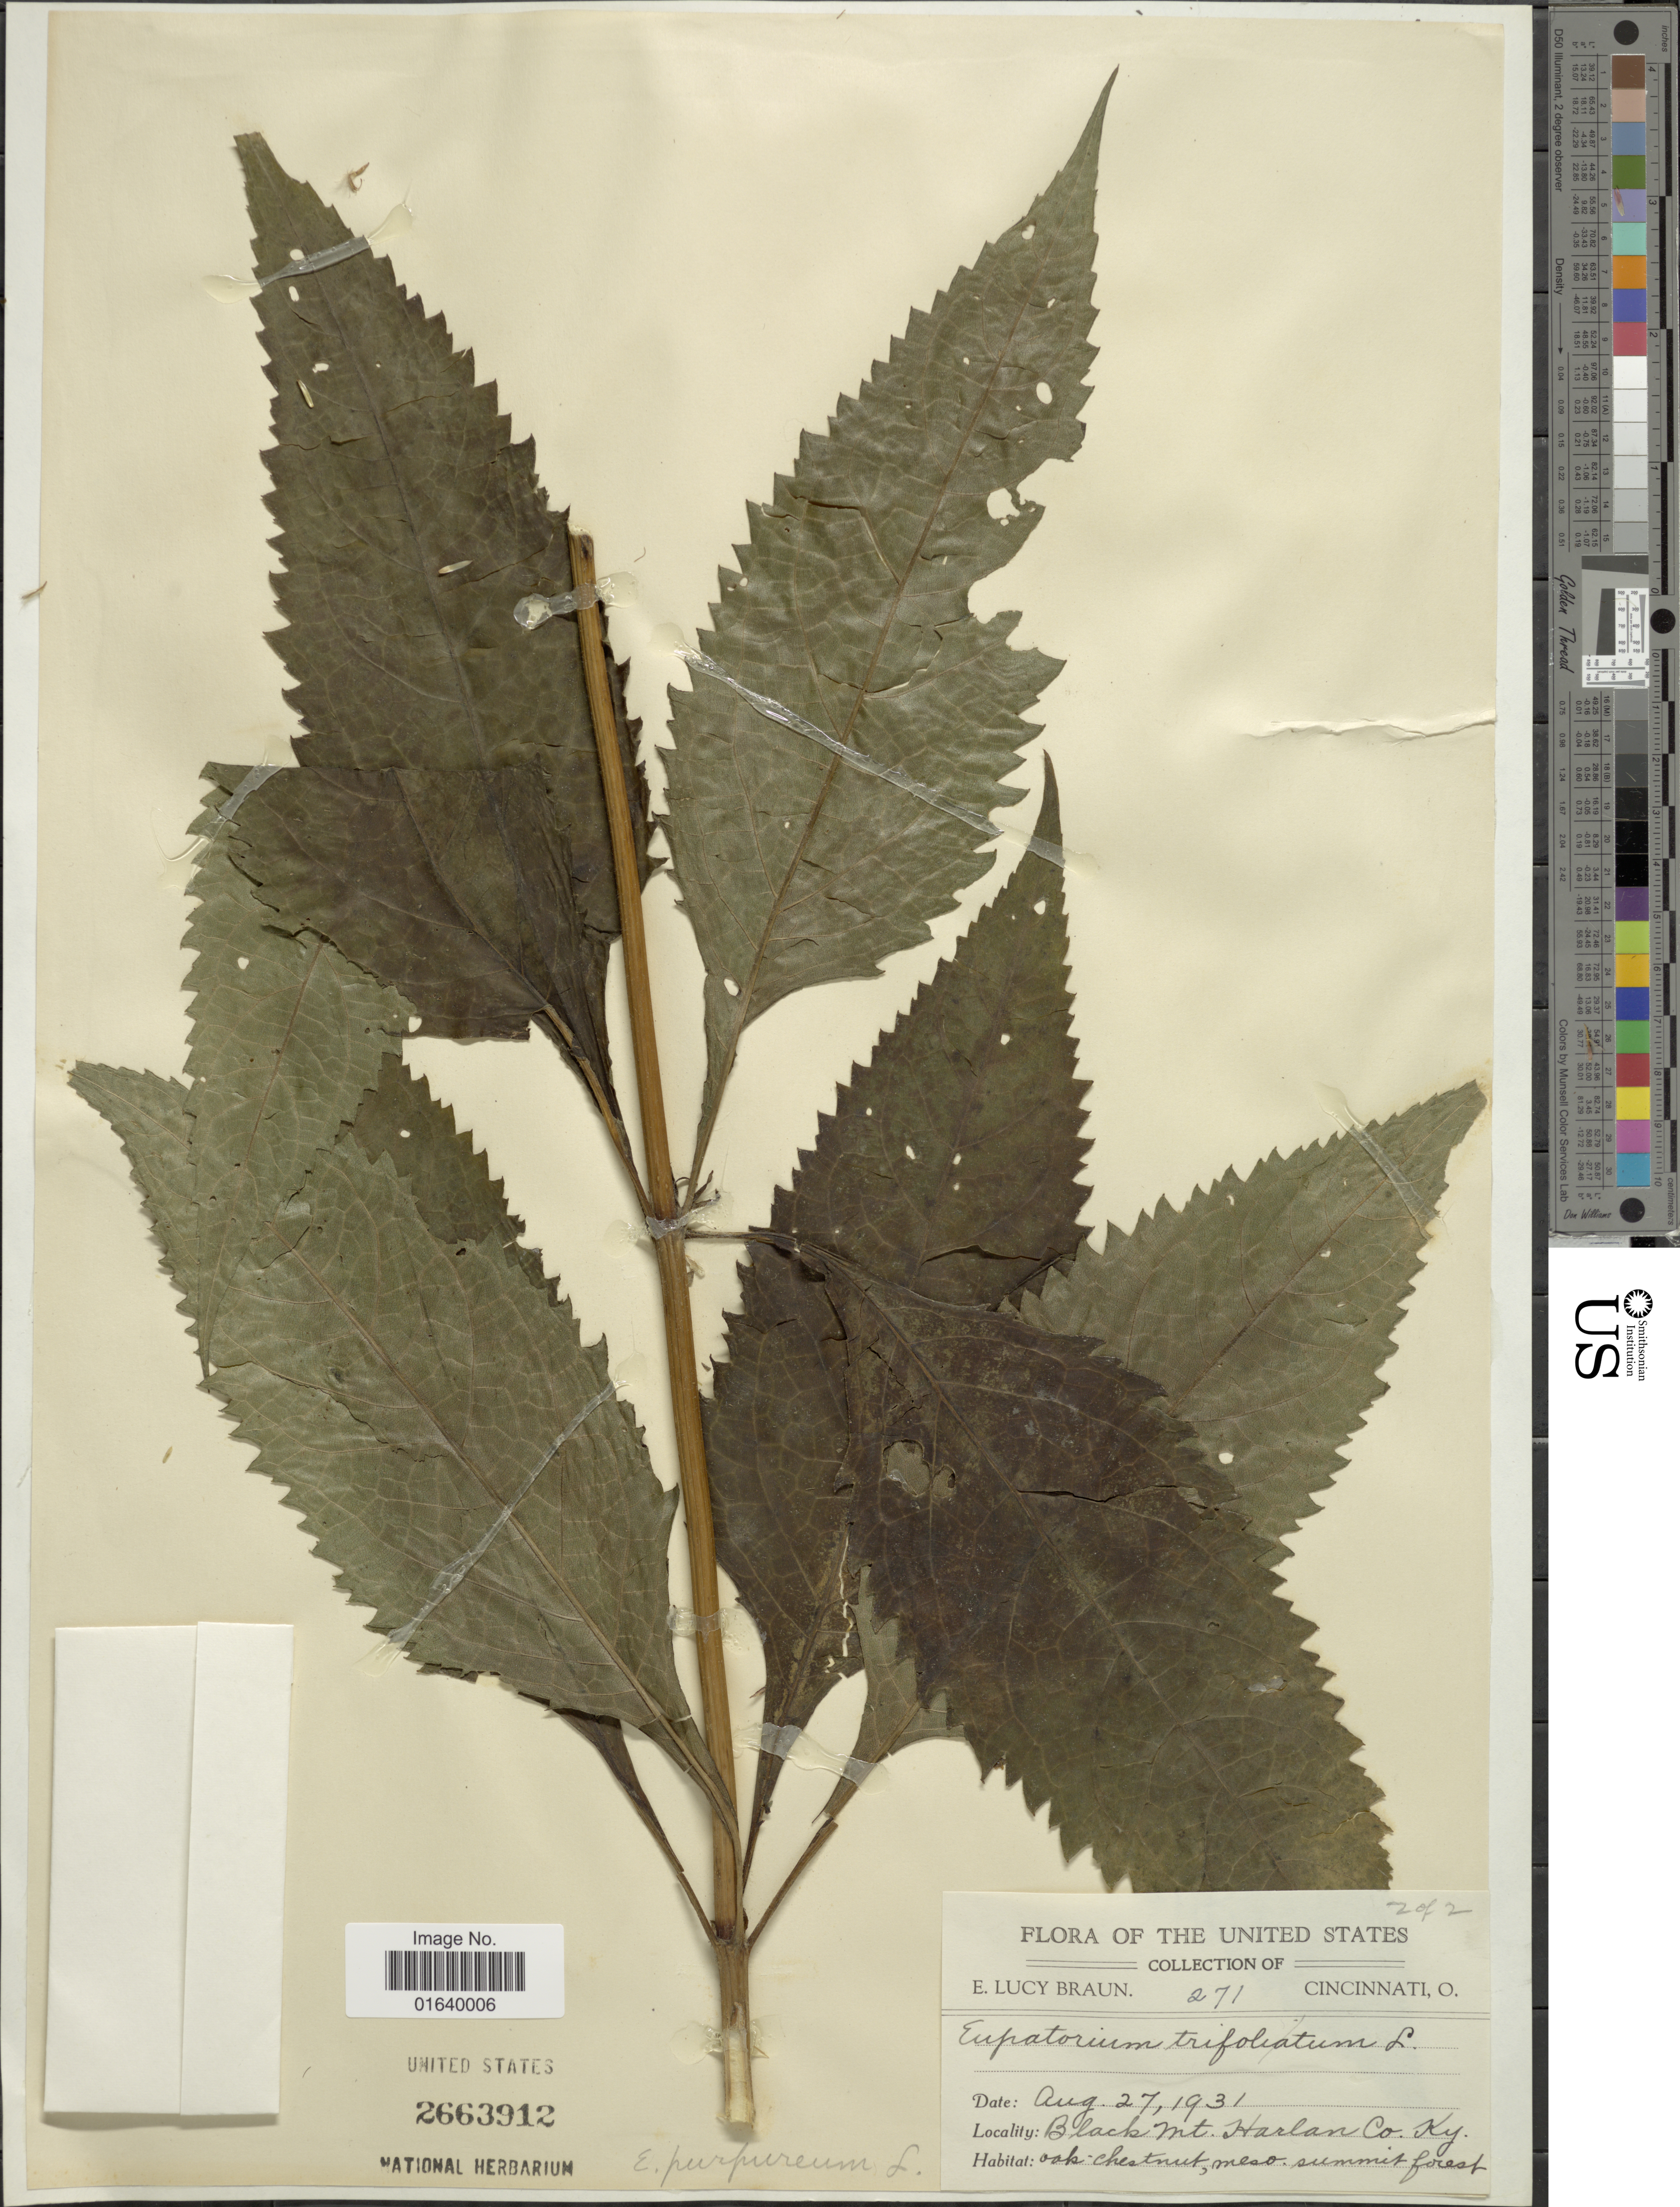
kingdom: Plantae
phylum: Tracheophyta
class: Magnoliopsida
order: Asterales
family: Asteraceae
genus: Eupatorium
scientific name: Eupatorium purpureum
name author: (L.) E.E. Lamont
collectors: E. L. Braun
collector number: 271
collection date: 1931-08-27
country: United States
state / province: Kentucky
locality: The United States, Black Mt. Harlan Co.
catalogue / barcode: US 2663912